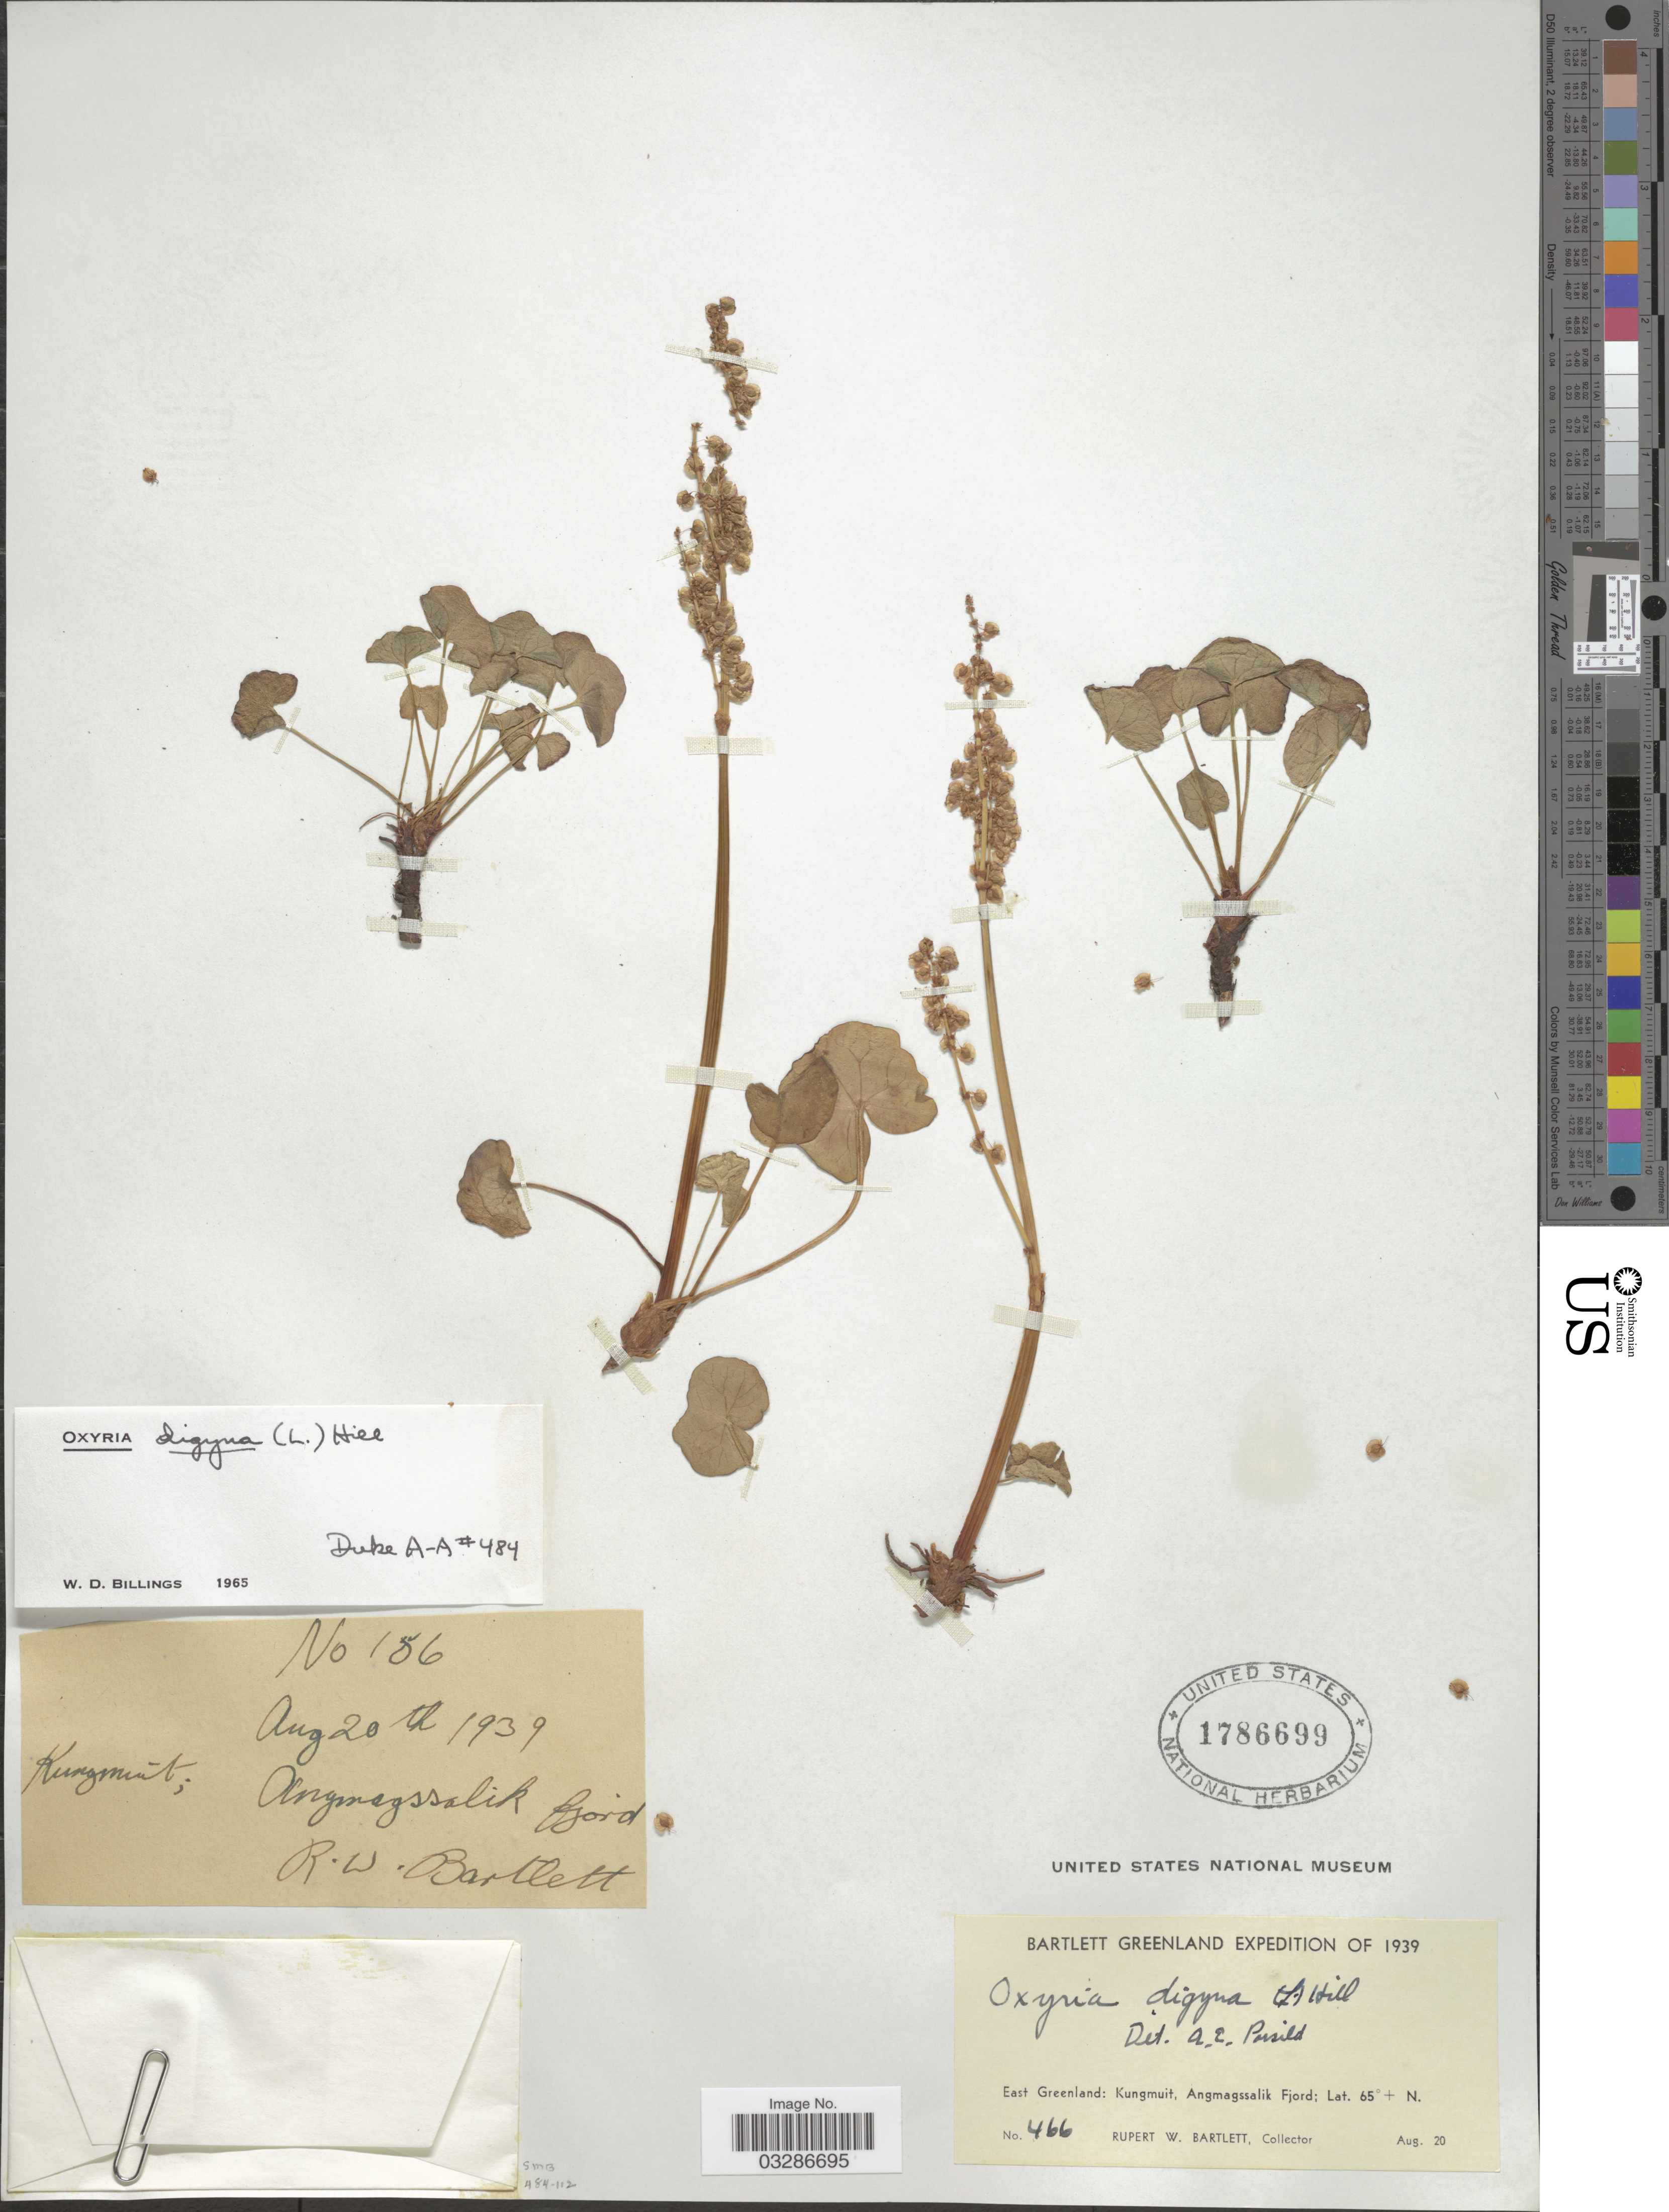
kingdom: Plantae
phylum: Tracheophyta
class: Magnoliopsida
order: Caryophyllales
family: Polygonaceae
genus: Oxyria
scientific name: Oxyria digyna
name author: (L.) Hill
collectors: R. W. Bartlett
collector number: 466/156*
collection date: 1939-08-20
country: Greenland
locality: East Greenland: Kungmuit, Angmagssalik Fjord.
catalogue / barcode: US 1786699